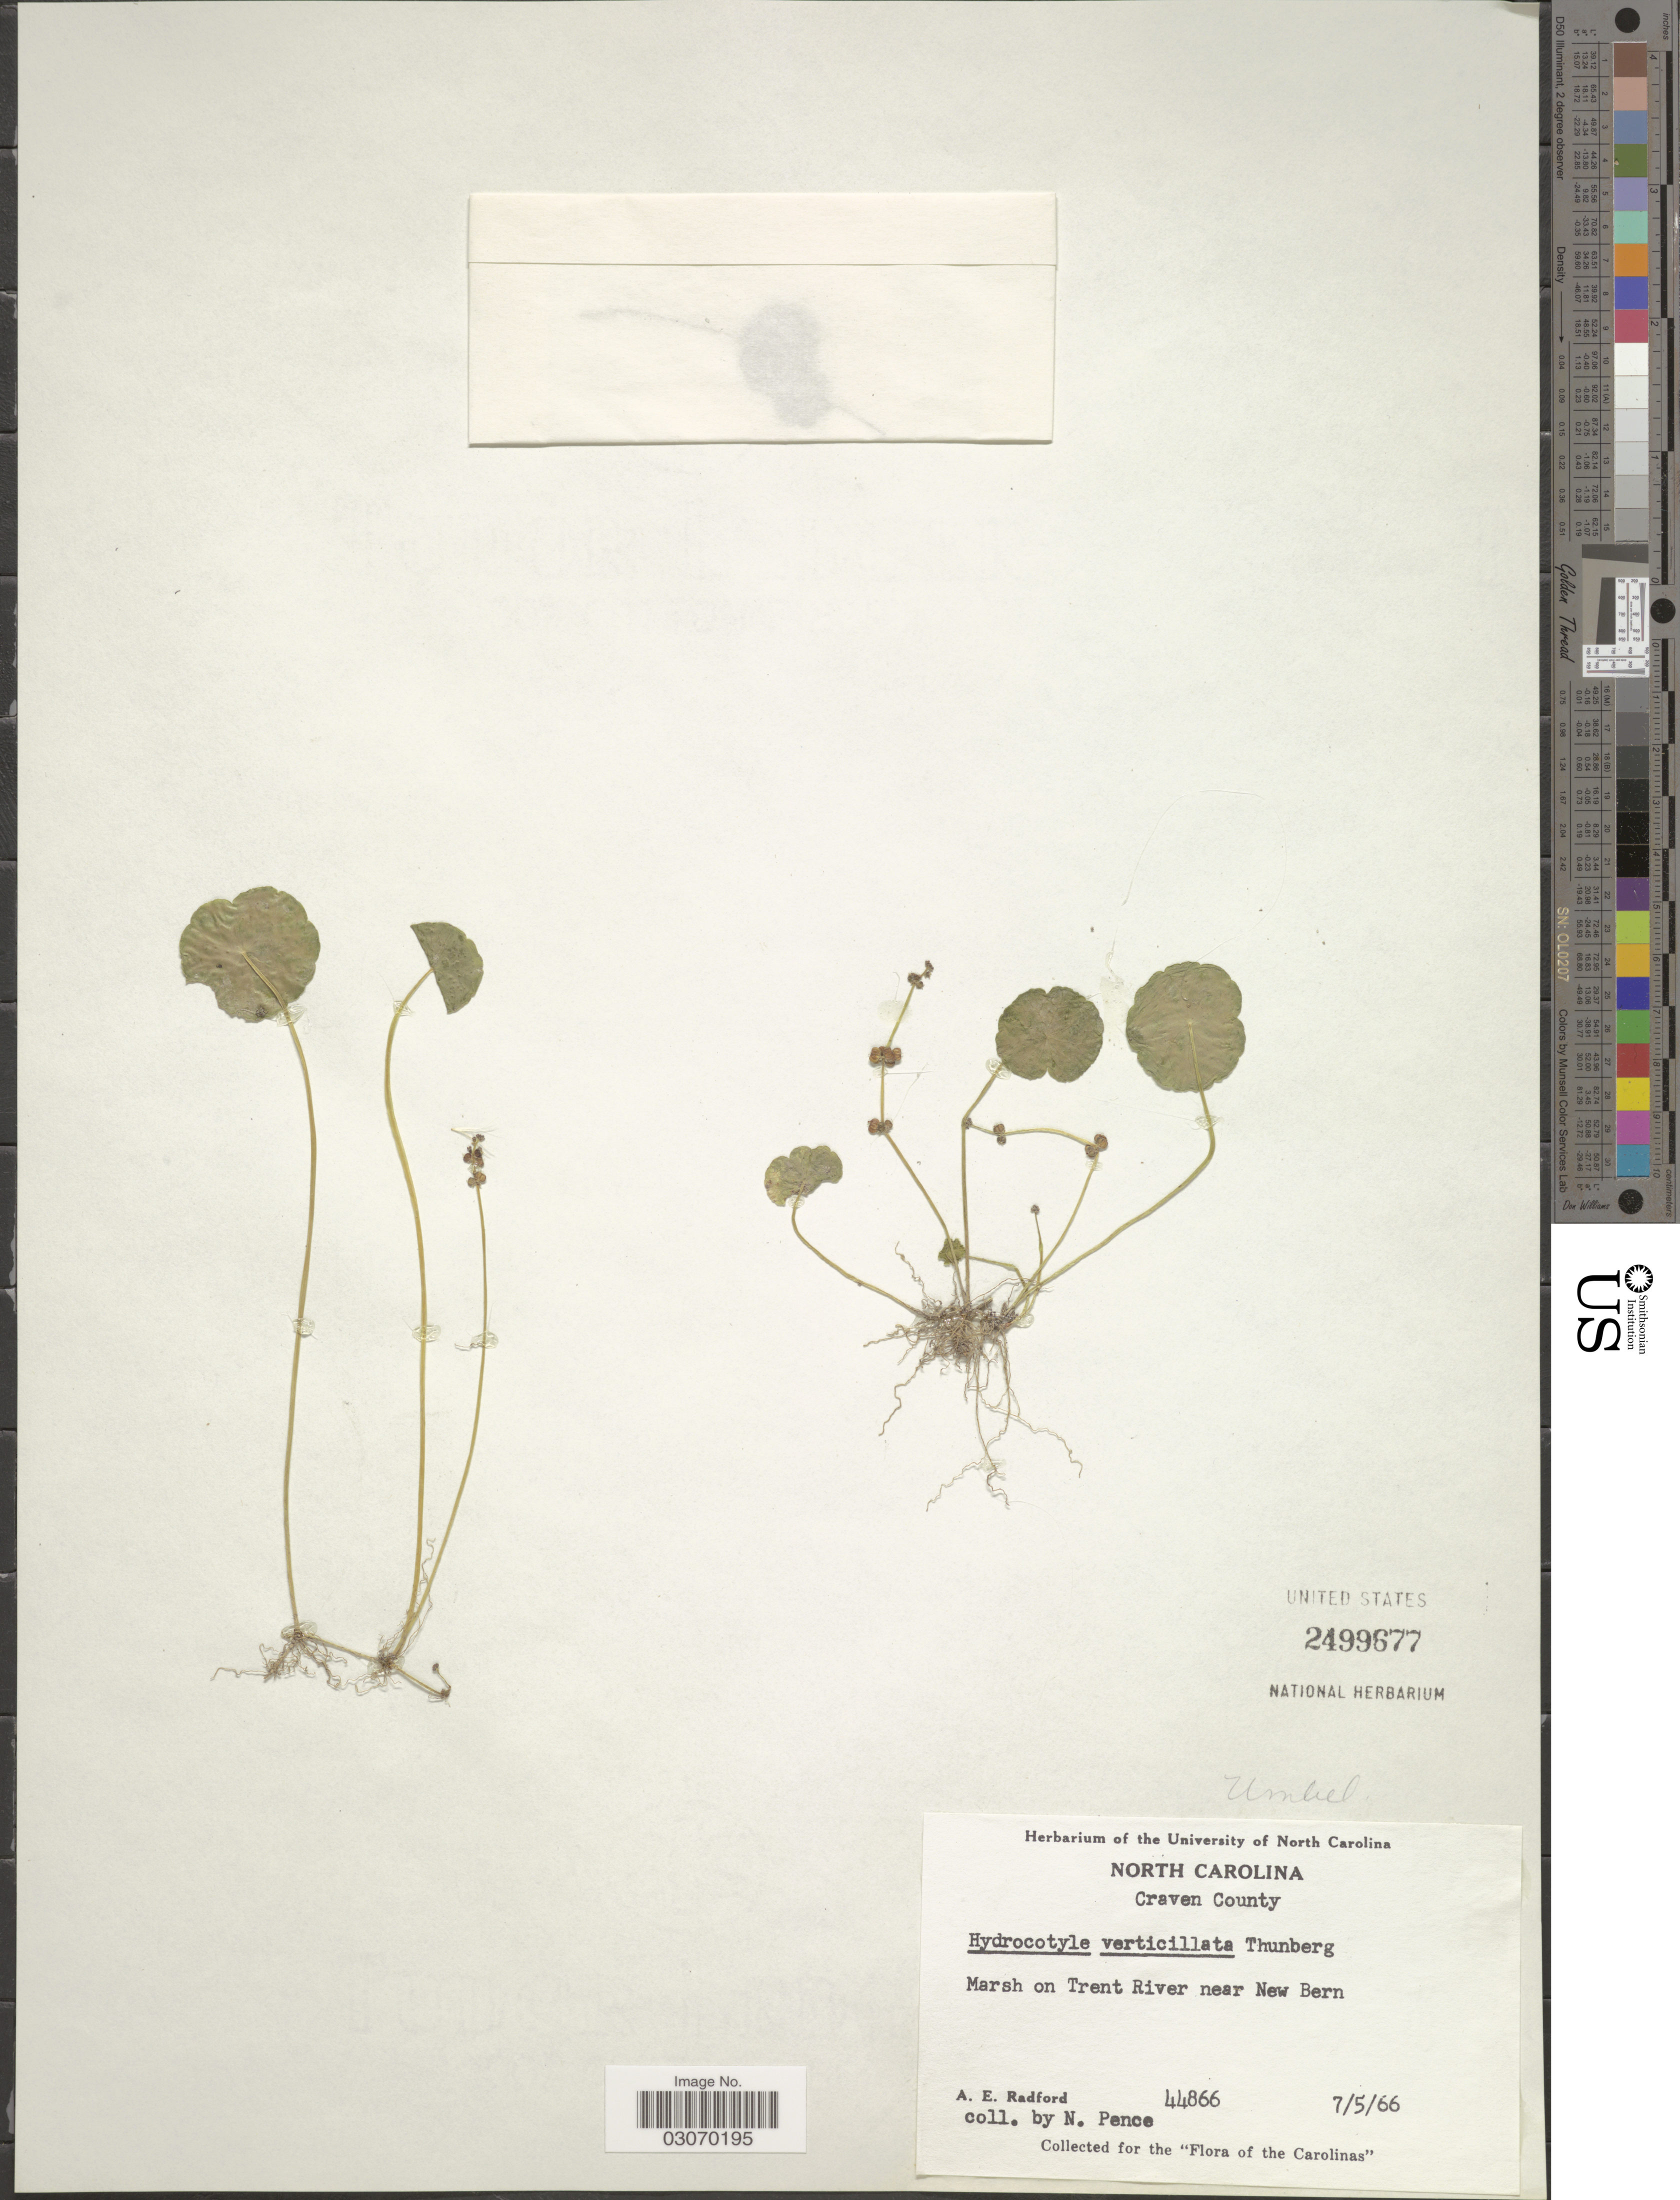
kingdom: Plantae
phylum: Tracheophyta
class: Magnoliopsida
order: Apiales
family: Araliaceae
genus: Hydrocotyle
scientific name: Hydrocotyle verticillata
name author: Thunb.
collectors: A. E. Radford & N. Pence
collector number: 44866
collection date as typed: Transcribed d/m/y: 5/7/66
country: United States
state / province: North Carolina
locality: Craven County. Marsh on Trent River near New Bern.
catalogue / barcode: US 2499677